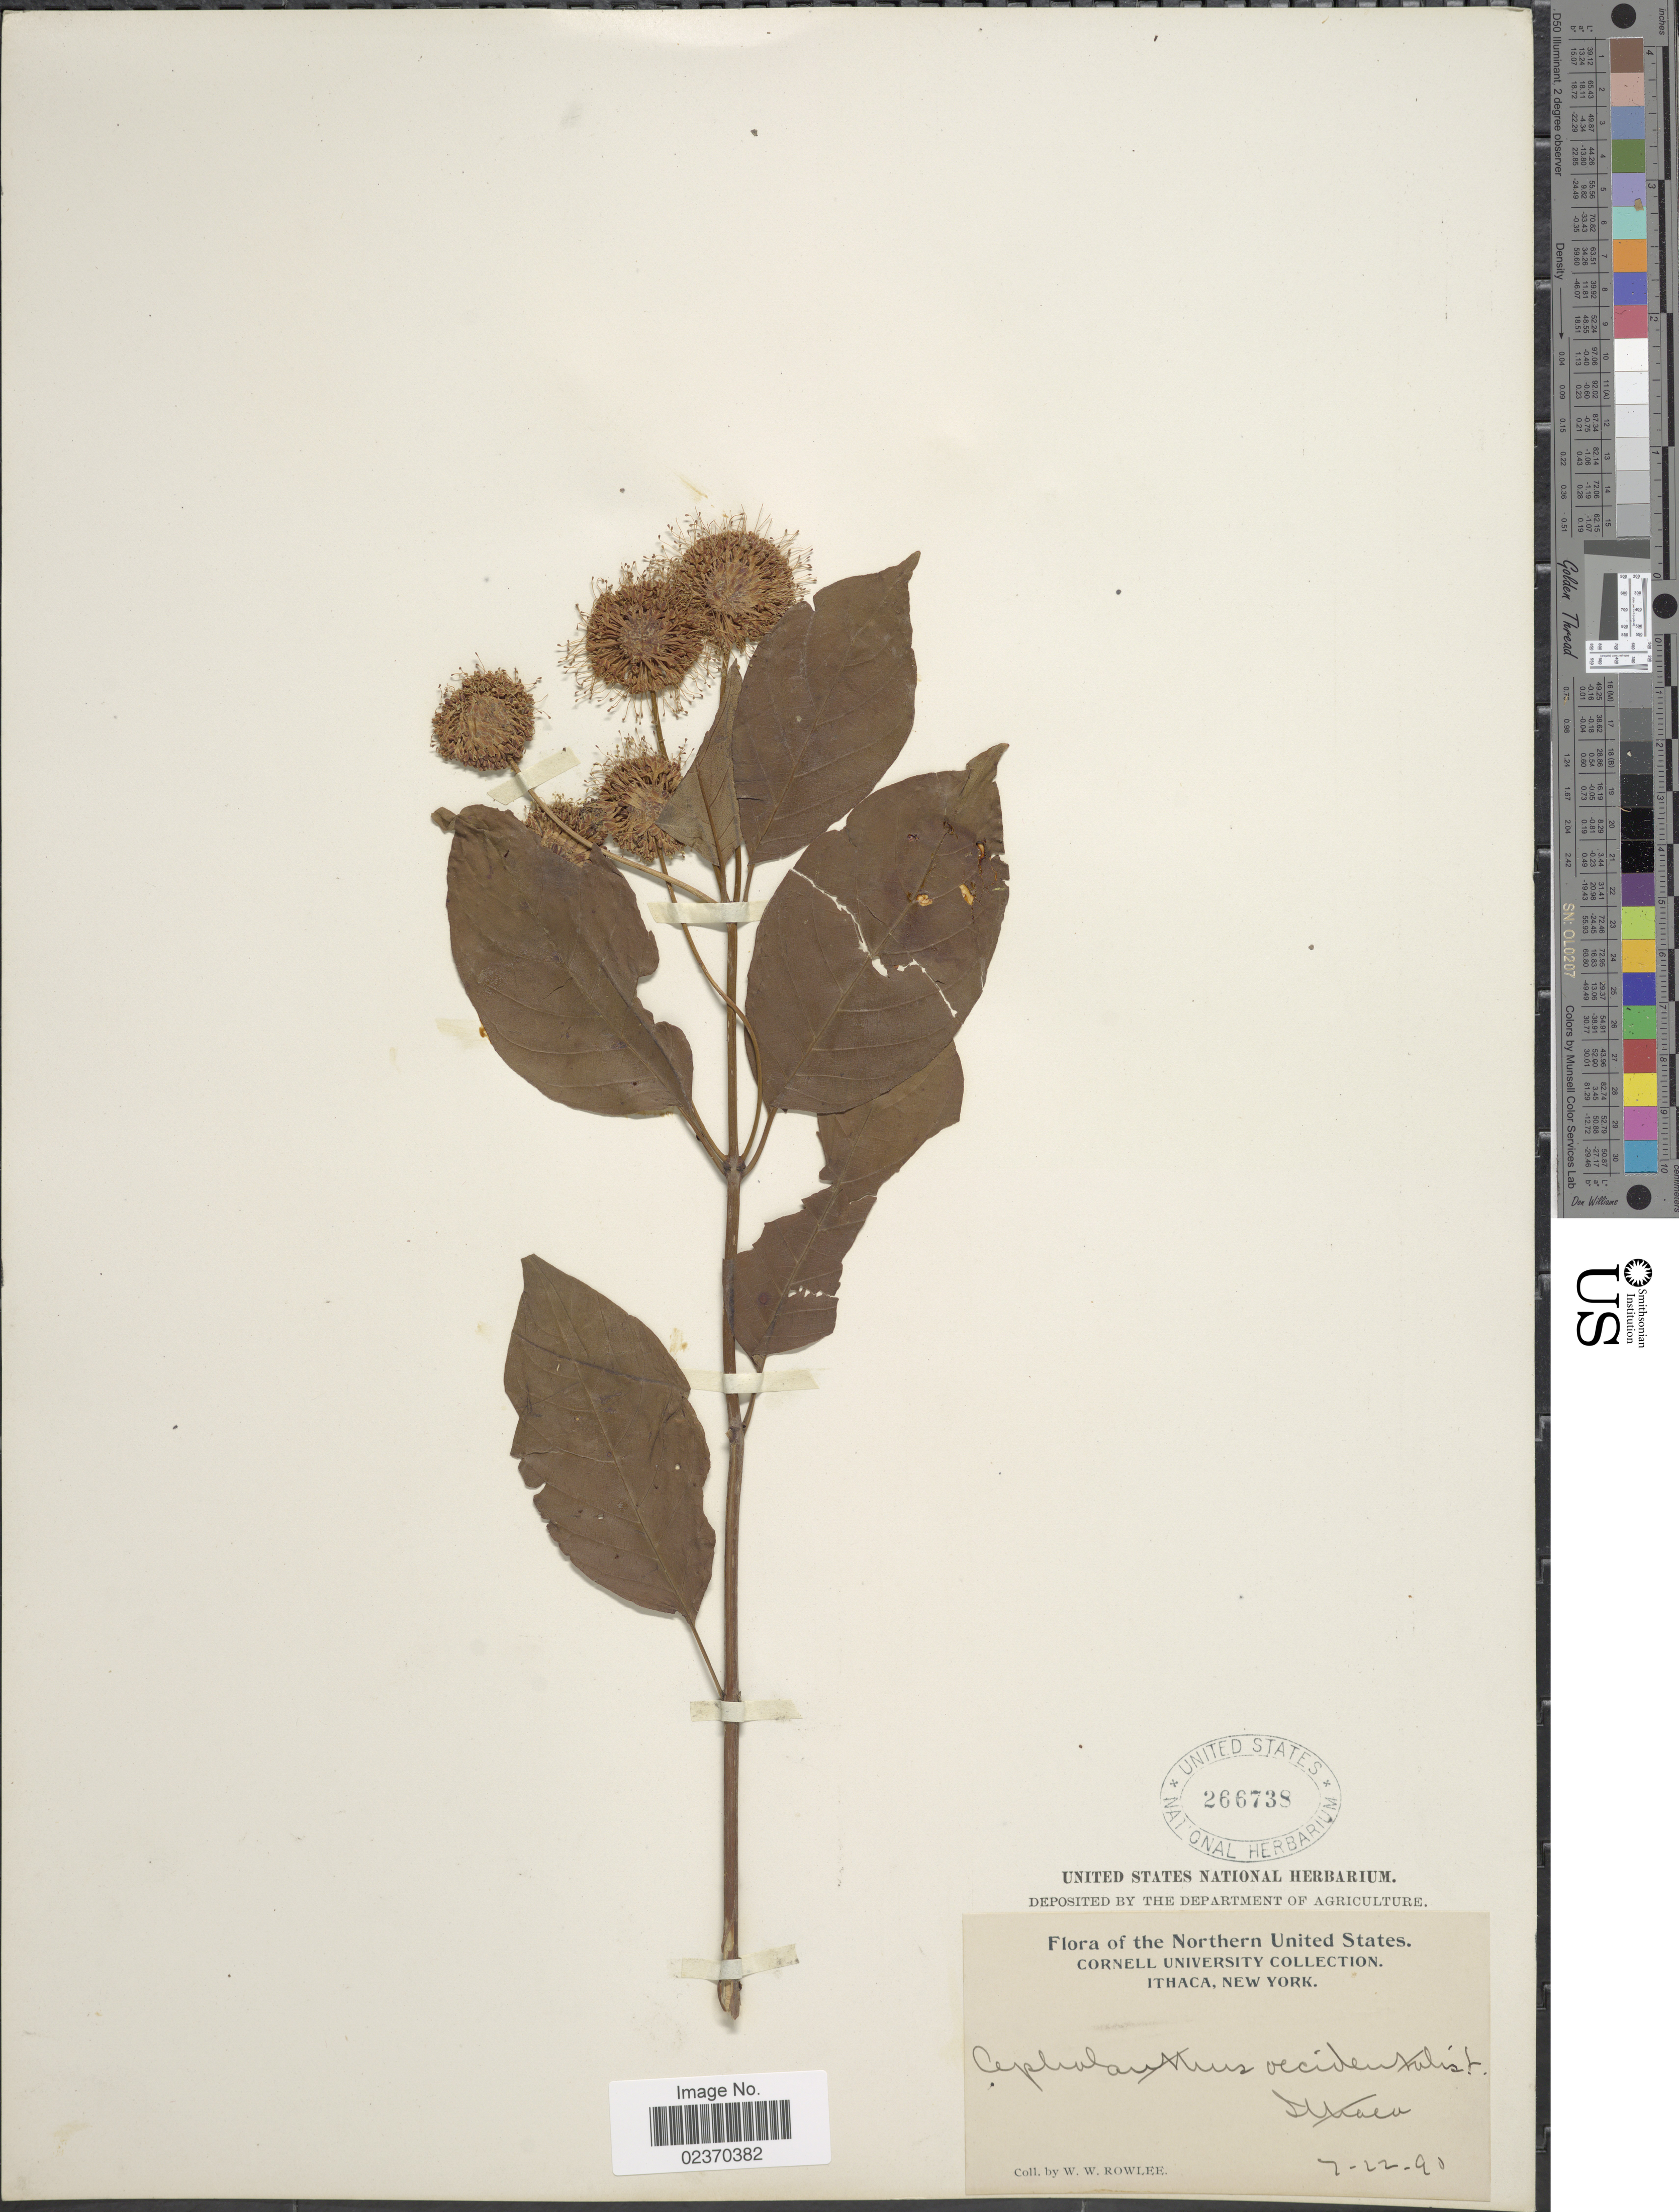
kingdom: Plantae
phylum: Tracheophyta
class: Magnoliopsida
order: Gentianales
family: Rubiaceae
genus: Cephalanthus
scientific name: Cephalanthus occidentalis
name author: L.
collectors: W. W. Rowlee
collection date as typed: Transcribed d/m/y: 12/7/90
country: United States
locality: Northern United States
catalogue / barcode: US 266738